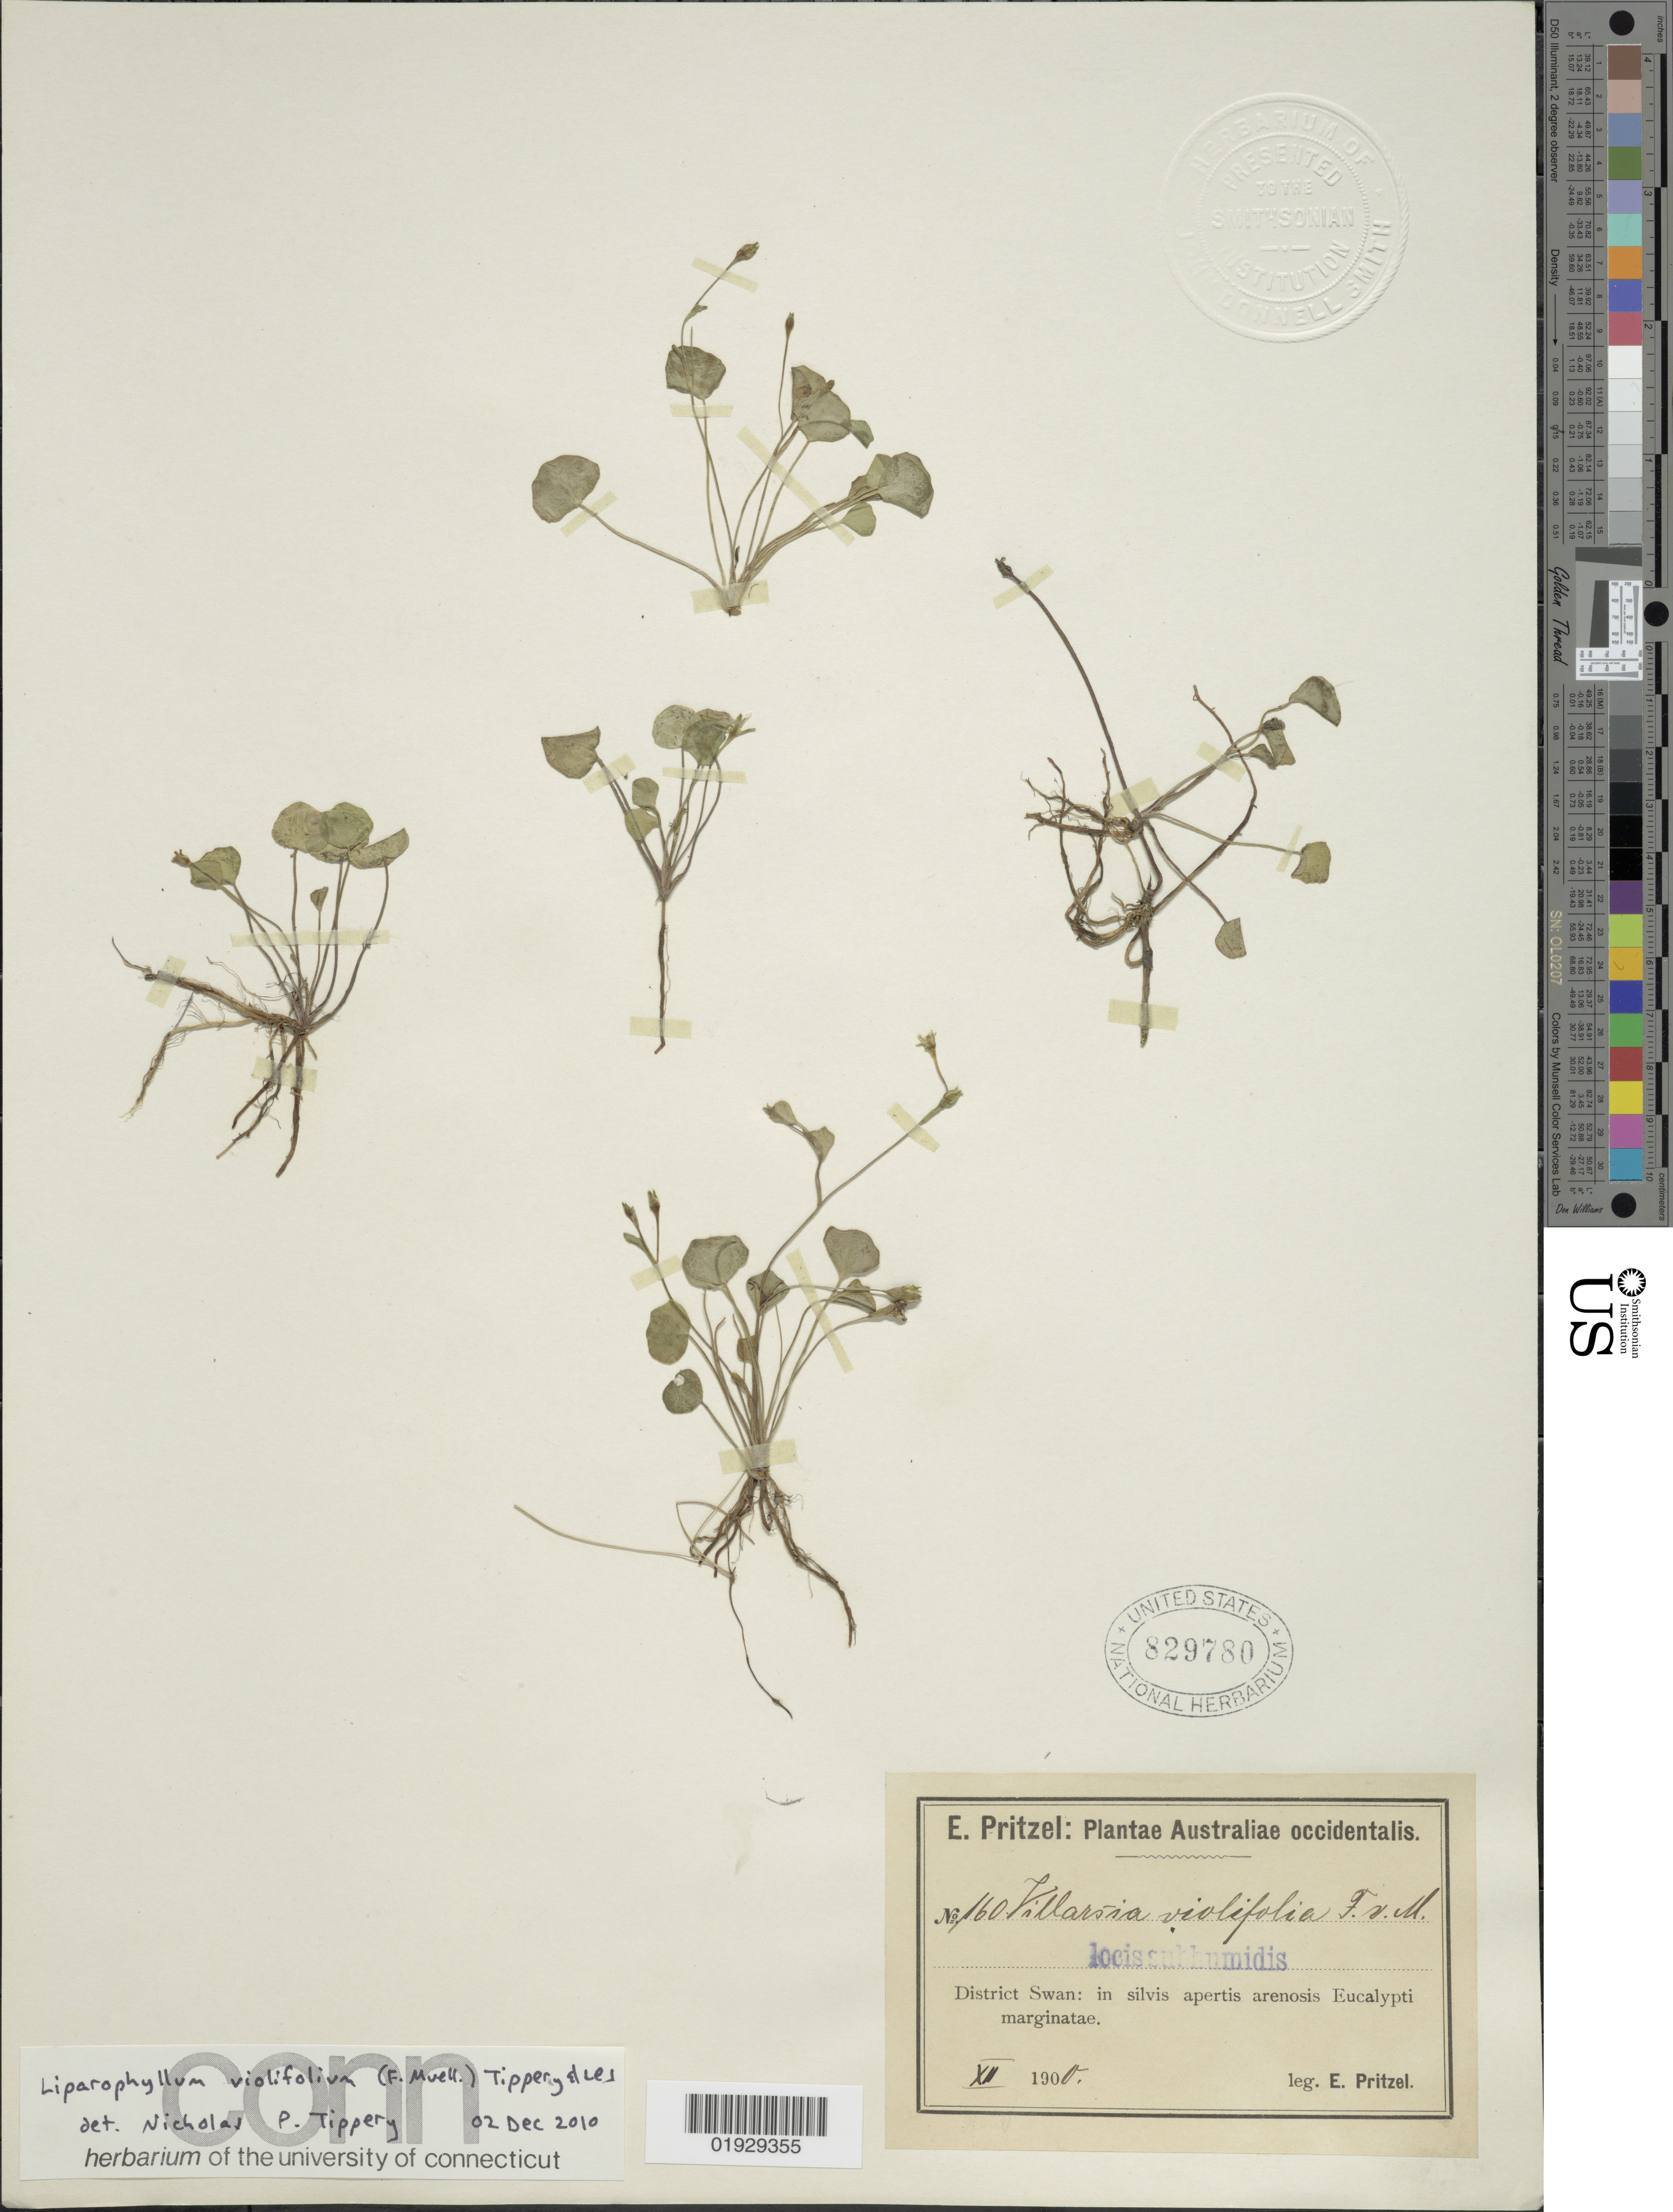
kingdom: Plantae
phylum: Tracheophyta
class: Magnoliopsida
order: Asterales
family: Menyanthaceae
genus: Liparophyllum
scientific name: Liparophyllum violifolium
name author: (F. Muell.) Tippery & Les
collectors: E. G. Pritzel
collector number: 160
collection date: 1900-12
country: Australia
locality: Australiae occidentalis. District Swan: in silvis apertis arenosis Eucalypti marginatae.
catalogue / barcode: US 829780